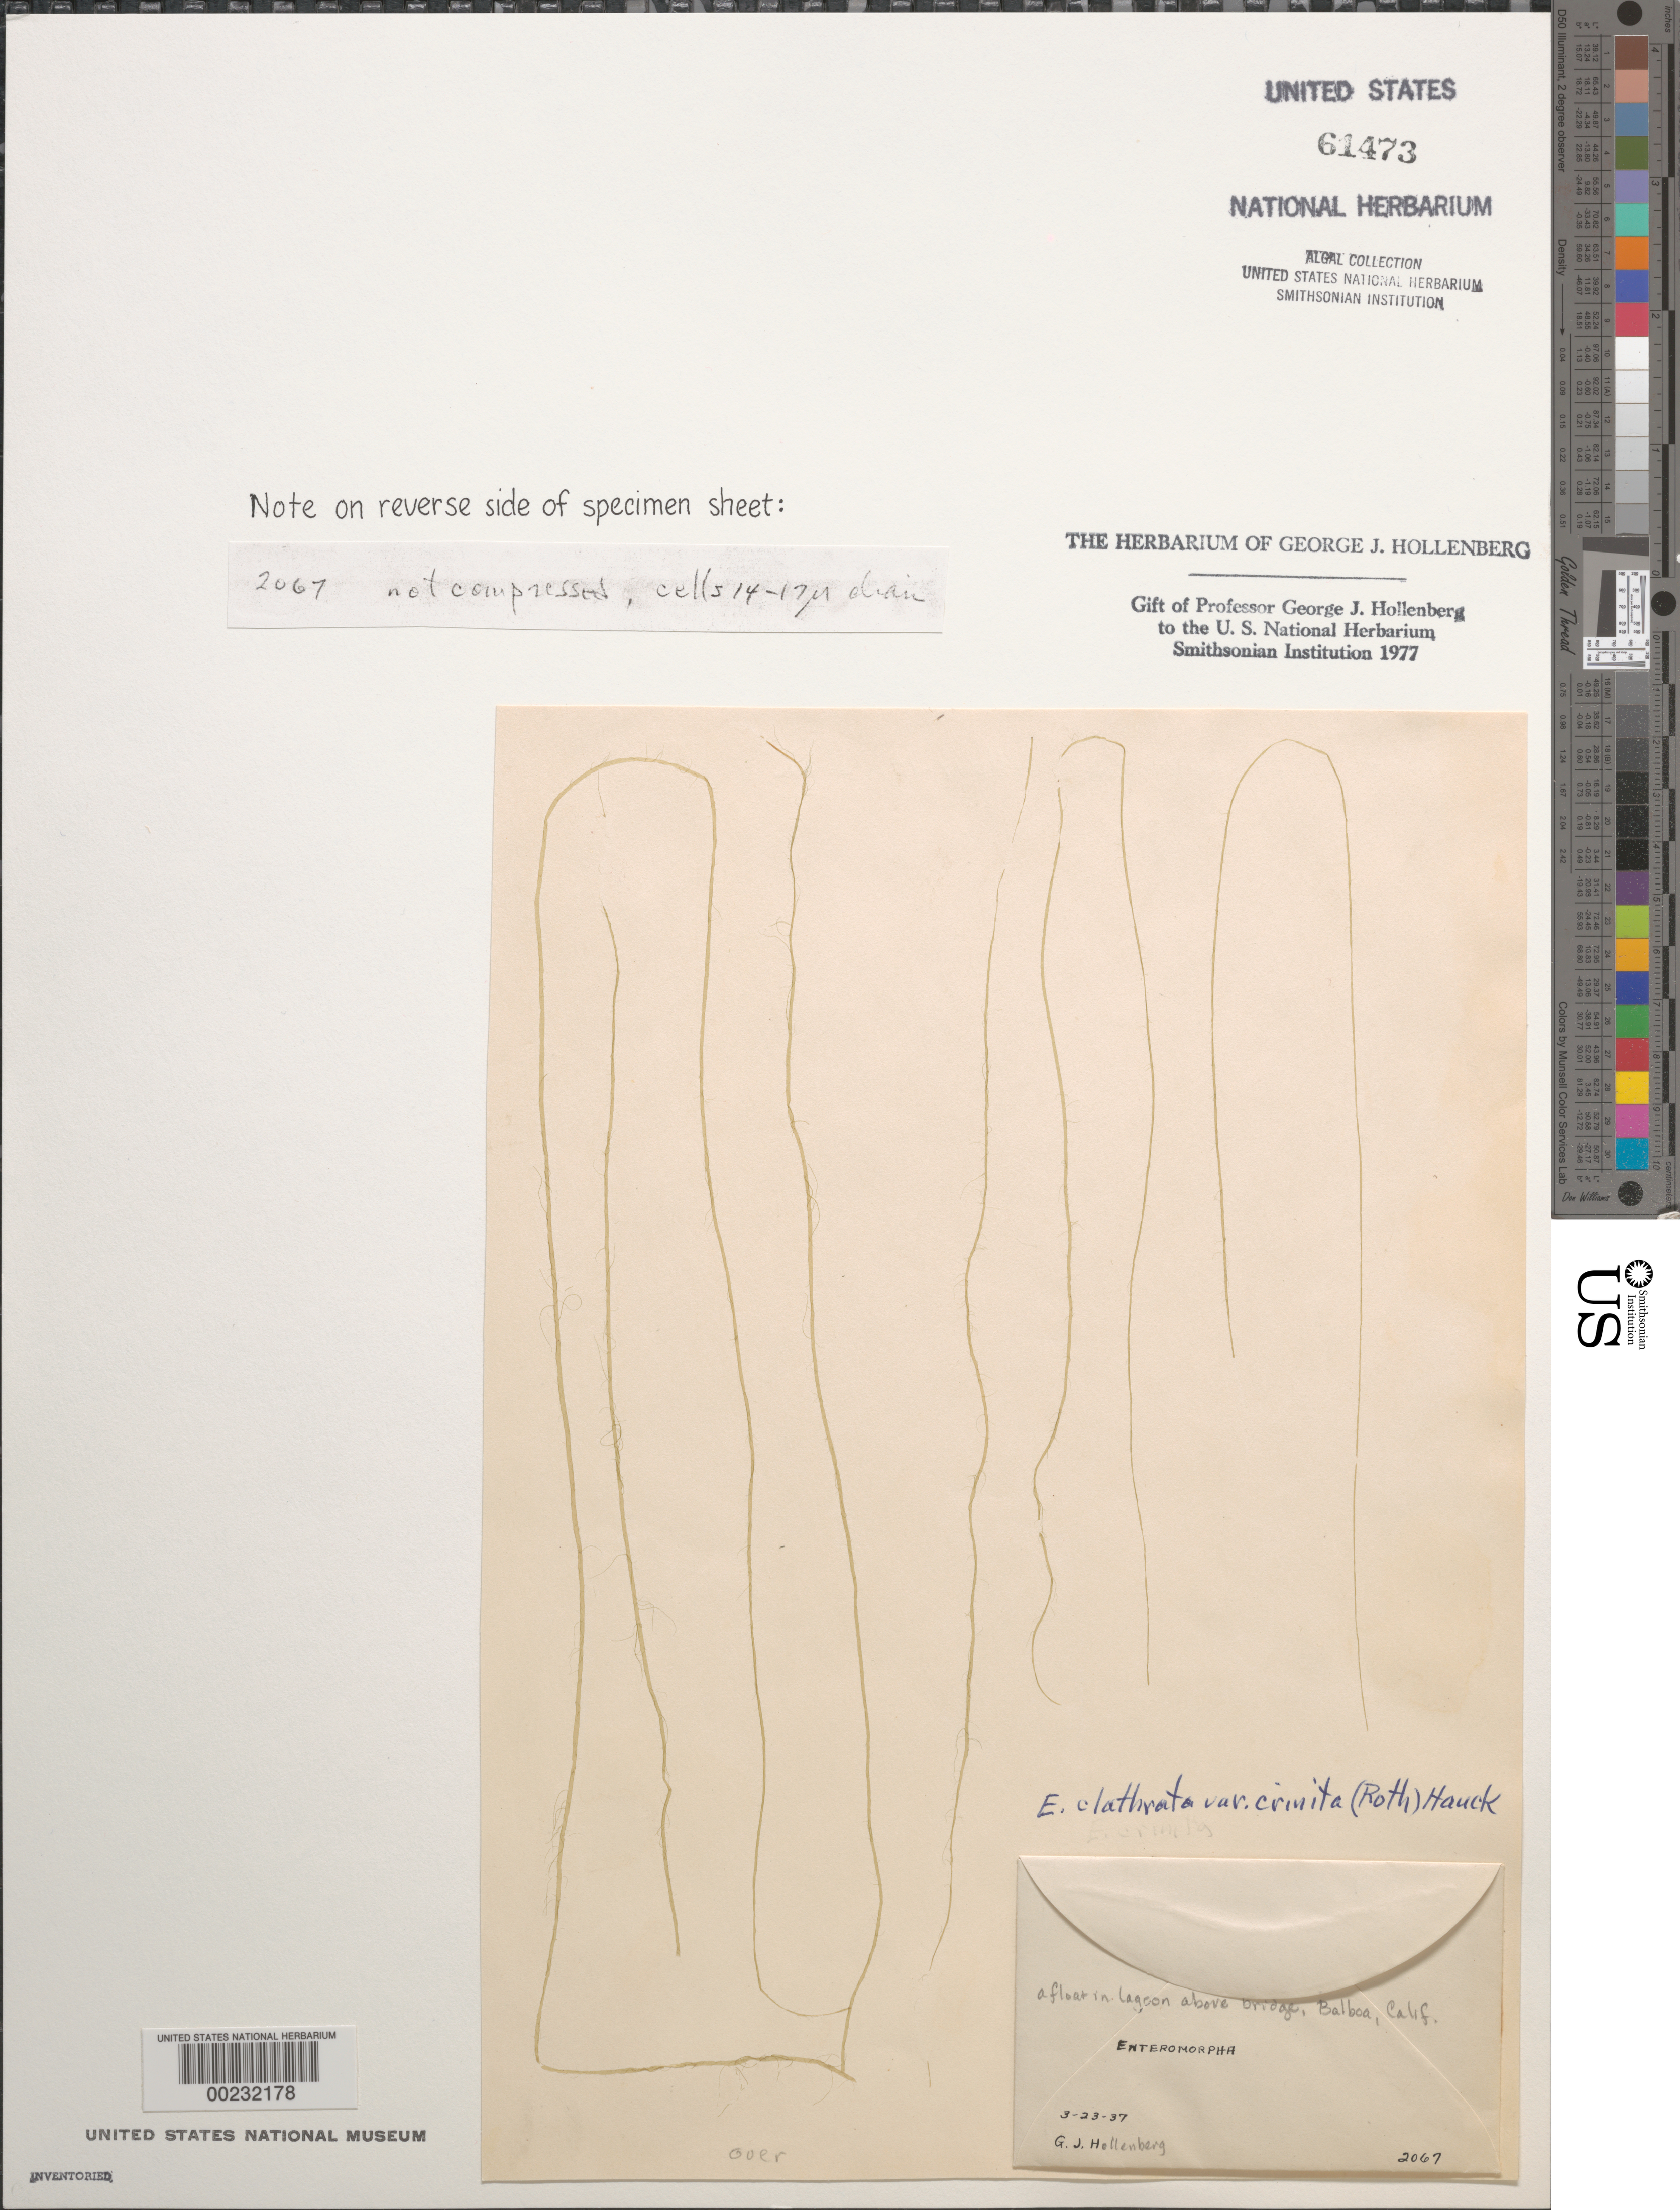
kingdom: Plantae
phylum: Chlorophyta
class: Ulvophyceae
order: Cladophorales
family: Cladophoraceae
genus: Cladophora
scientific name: Cladophora vagabunda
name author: (L.) C. Hoek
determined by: Algae name updating Project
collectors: G. Hollenberg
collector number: GJH 2067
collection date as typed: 23 Mar 1937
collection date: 1937-03-23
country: United States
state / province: California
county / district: Orange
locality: Balboa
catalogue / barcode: US 61473